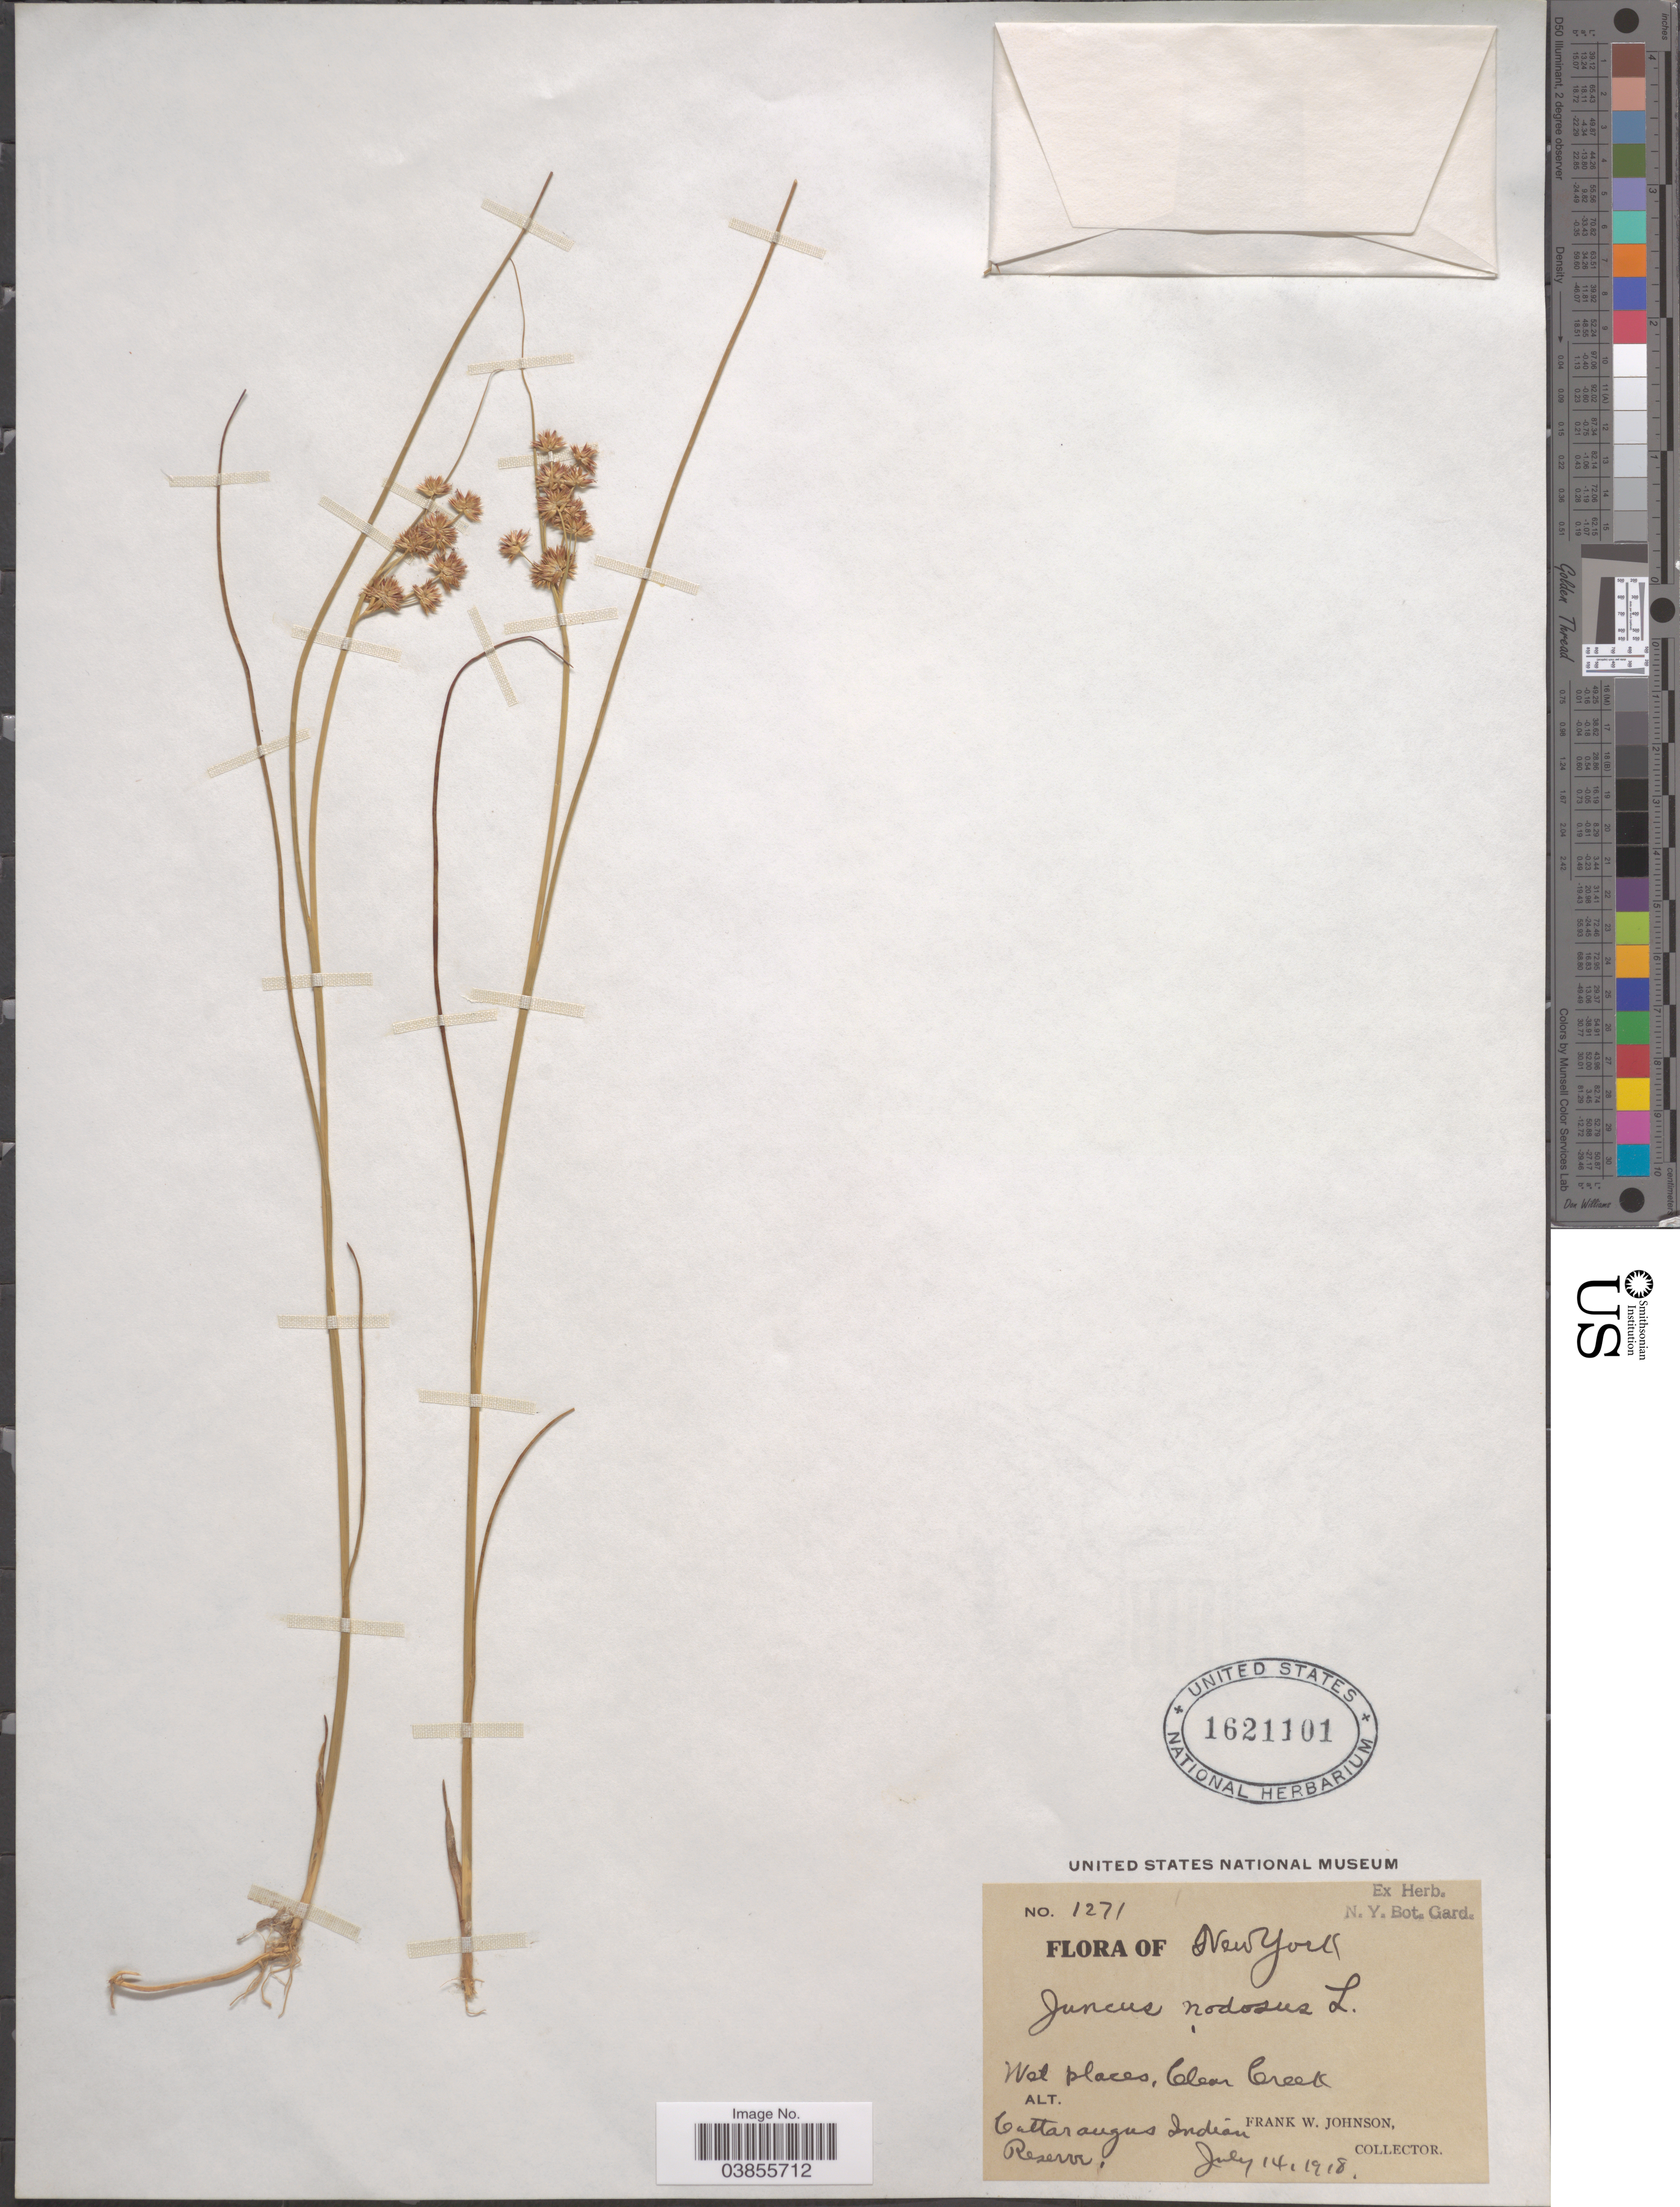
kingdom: Plantae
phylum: Tracheophyta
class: Liliopsida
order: Poales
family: Juncaceae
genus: Juncus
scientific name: Juncus nodosus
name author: L.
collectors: F. W. Johnson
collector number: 1271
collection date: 1918-07-14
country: United States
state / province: New York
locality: Wet places, Clear Creek. Cattaraugus Indian Reserve.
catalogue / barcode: US 1621101